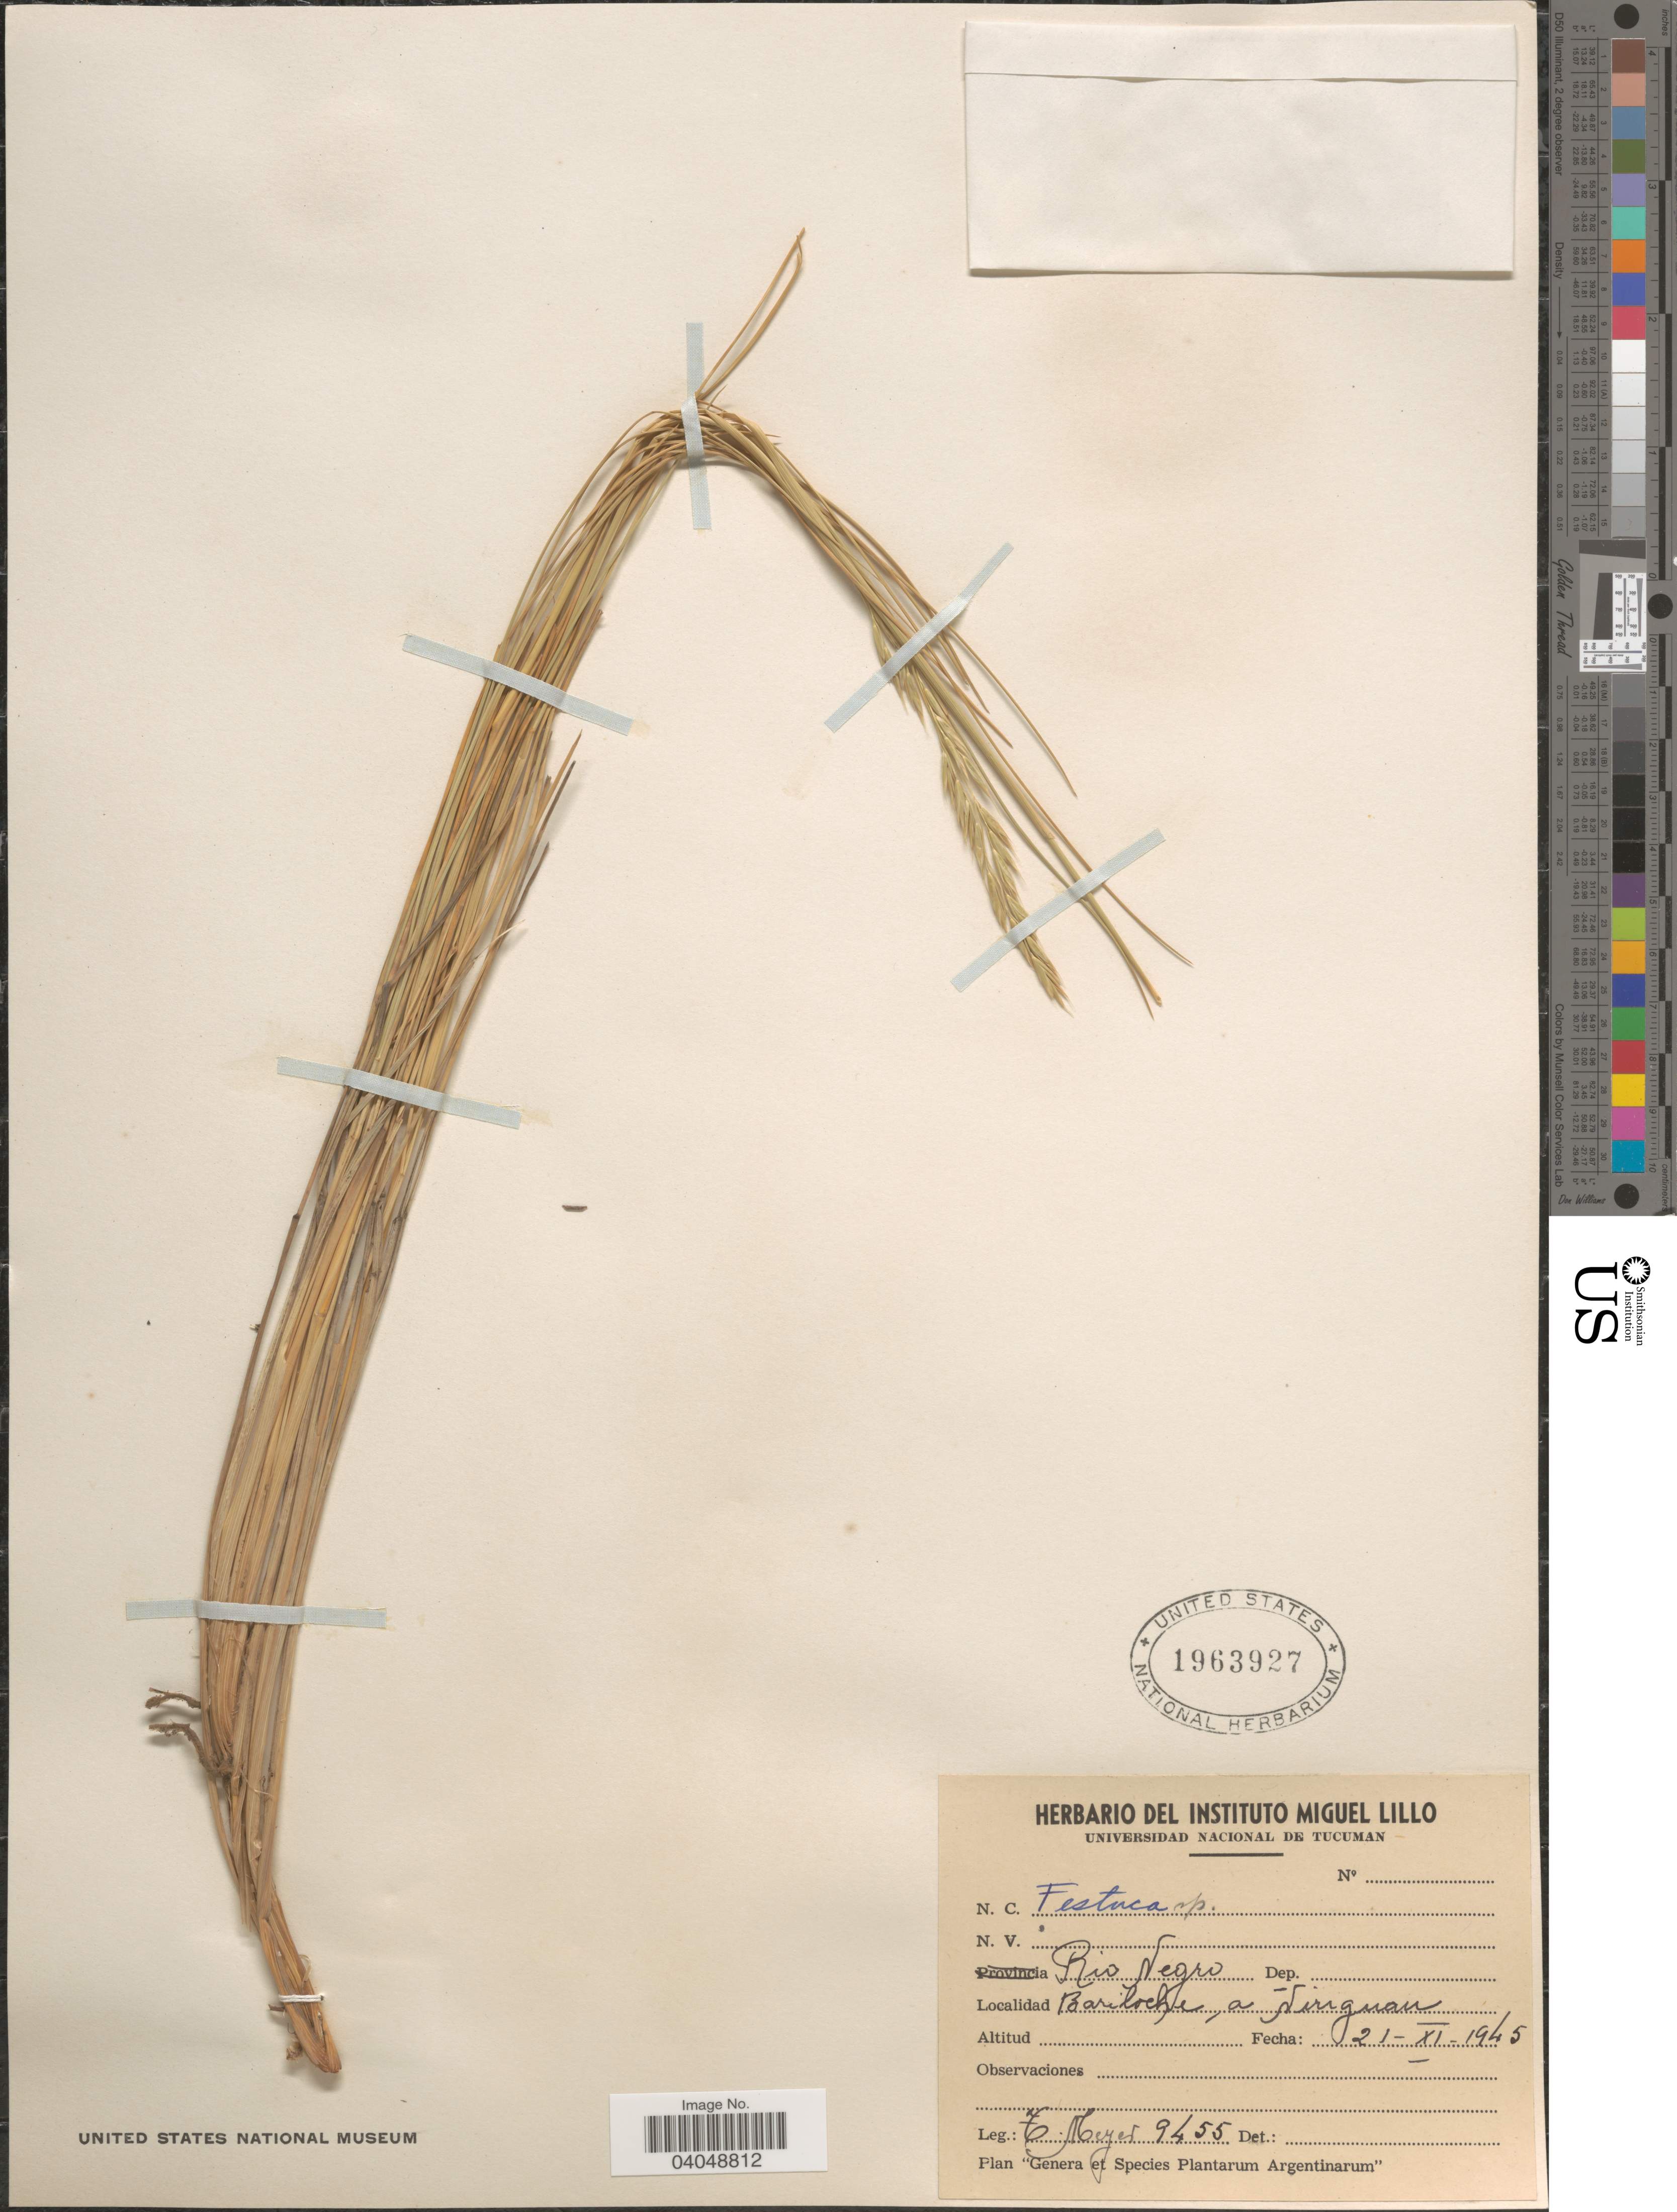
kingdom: Plantae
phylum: Tracheophyta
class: Liliopsida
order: Poales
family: Poaceae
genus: Festuca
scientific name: Festuca sp.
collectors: F. Meyer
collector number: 9455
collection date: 1945-11-21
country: Argentina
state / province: Rio Negro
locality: Bariloche, a Viriguan.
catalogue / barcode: US 1963927